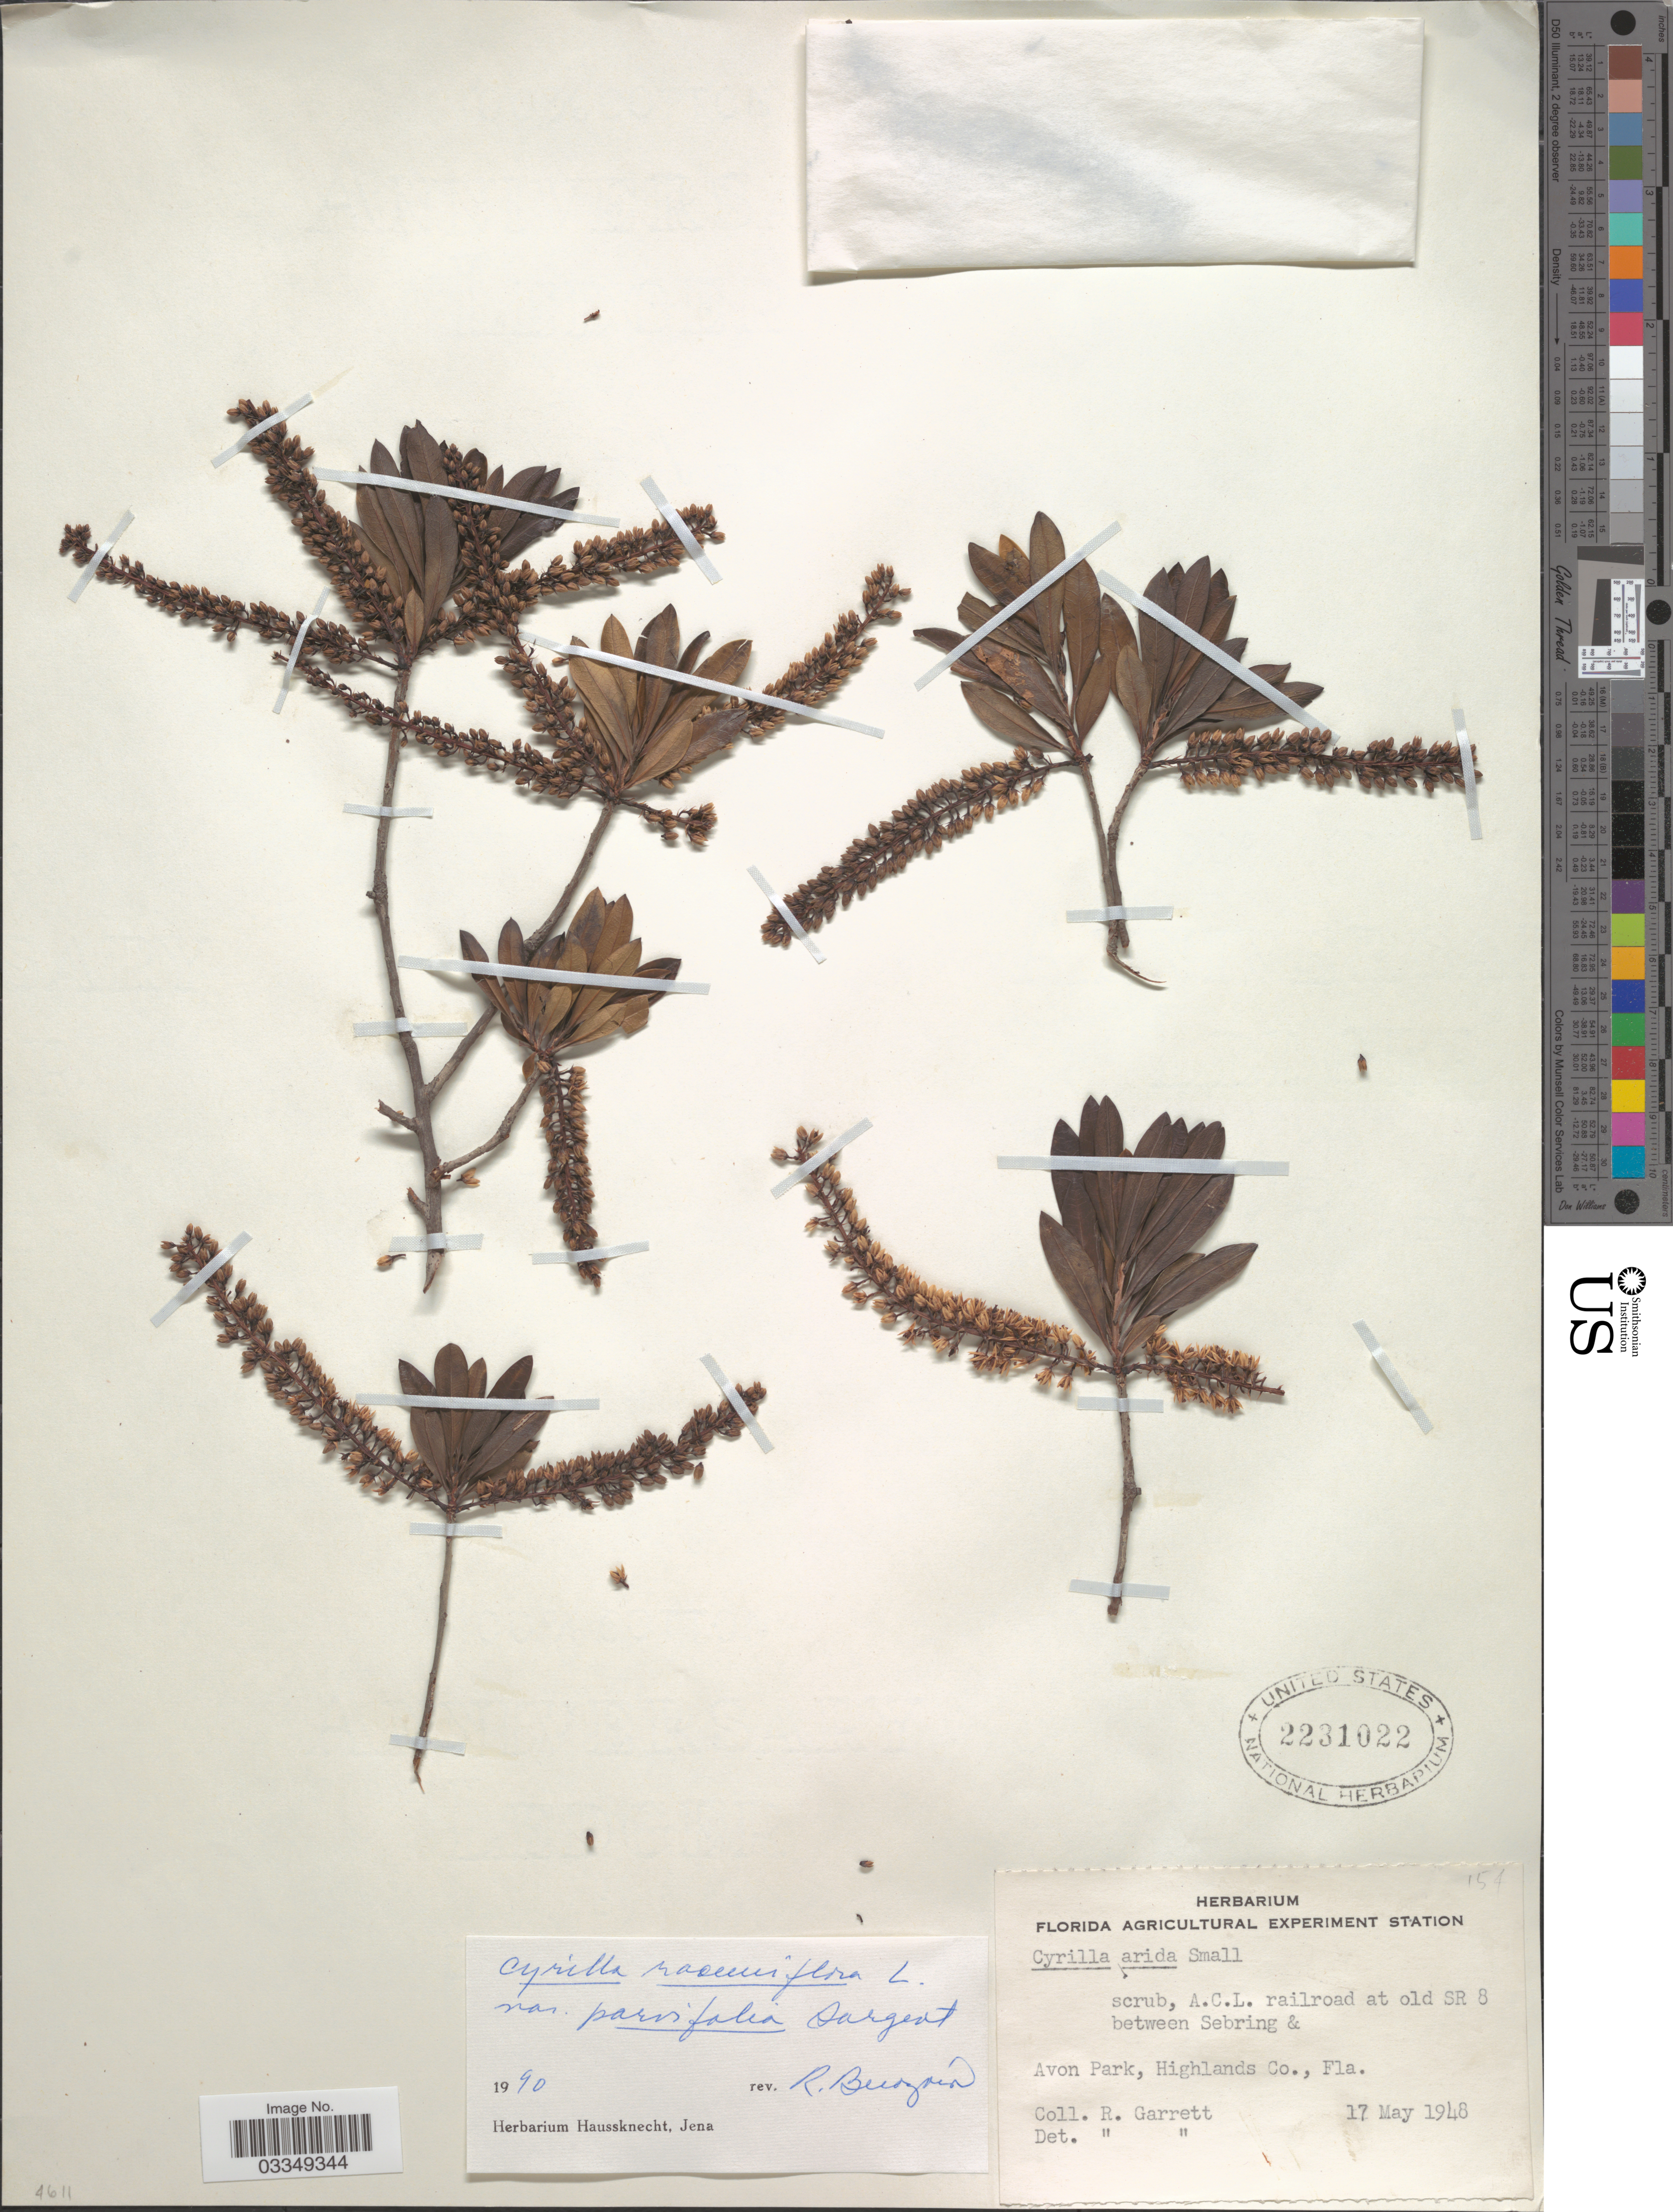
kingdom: Plantae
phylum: Tracheophyta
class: Magnoliopsida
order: Ericales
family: Cyrillaceae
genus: Cyrilla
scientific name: Cyrilla racemiflora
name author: L.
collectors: R. Garrett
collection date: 1948-05-17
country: United States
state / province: Florida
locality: A.C.L. railroad at old SR 8 between Sebring & Avon Park, Highlands Co.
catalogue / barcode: US 2231022